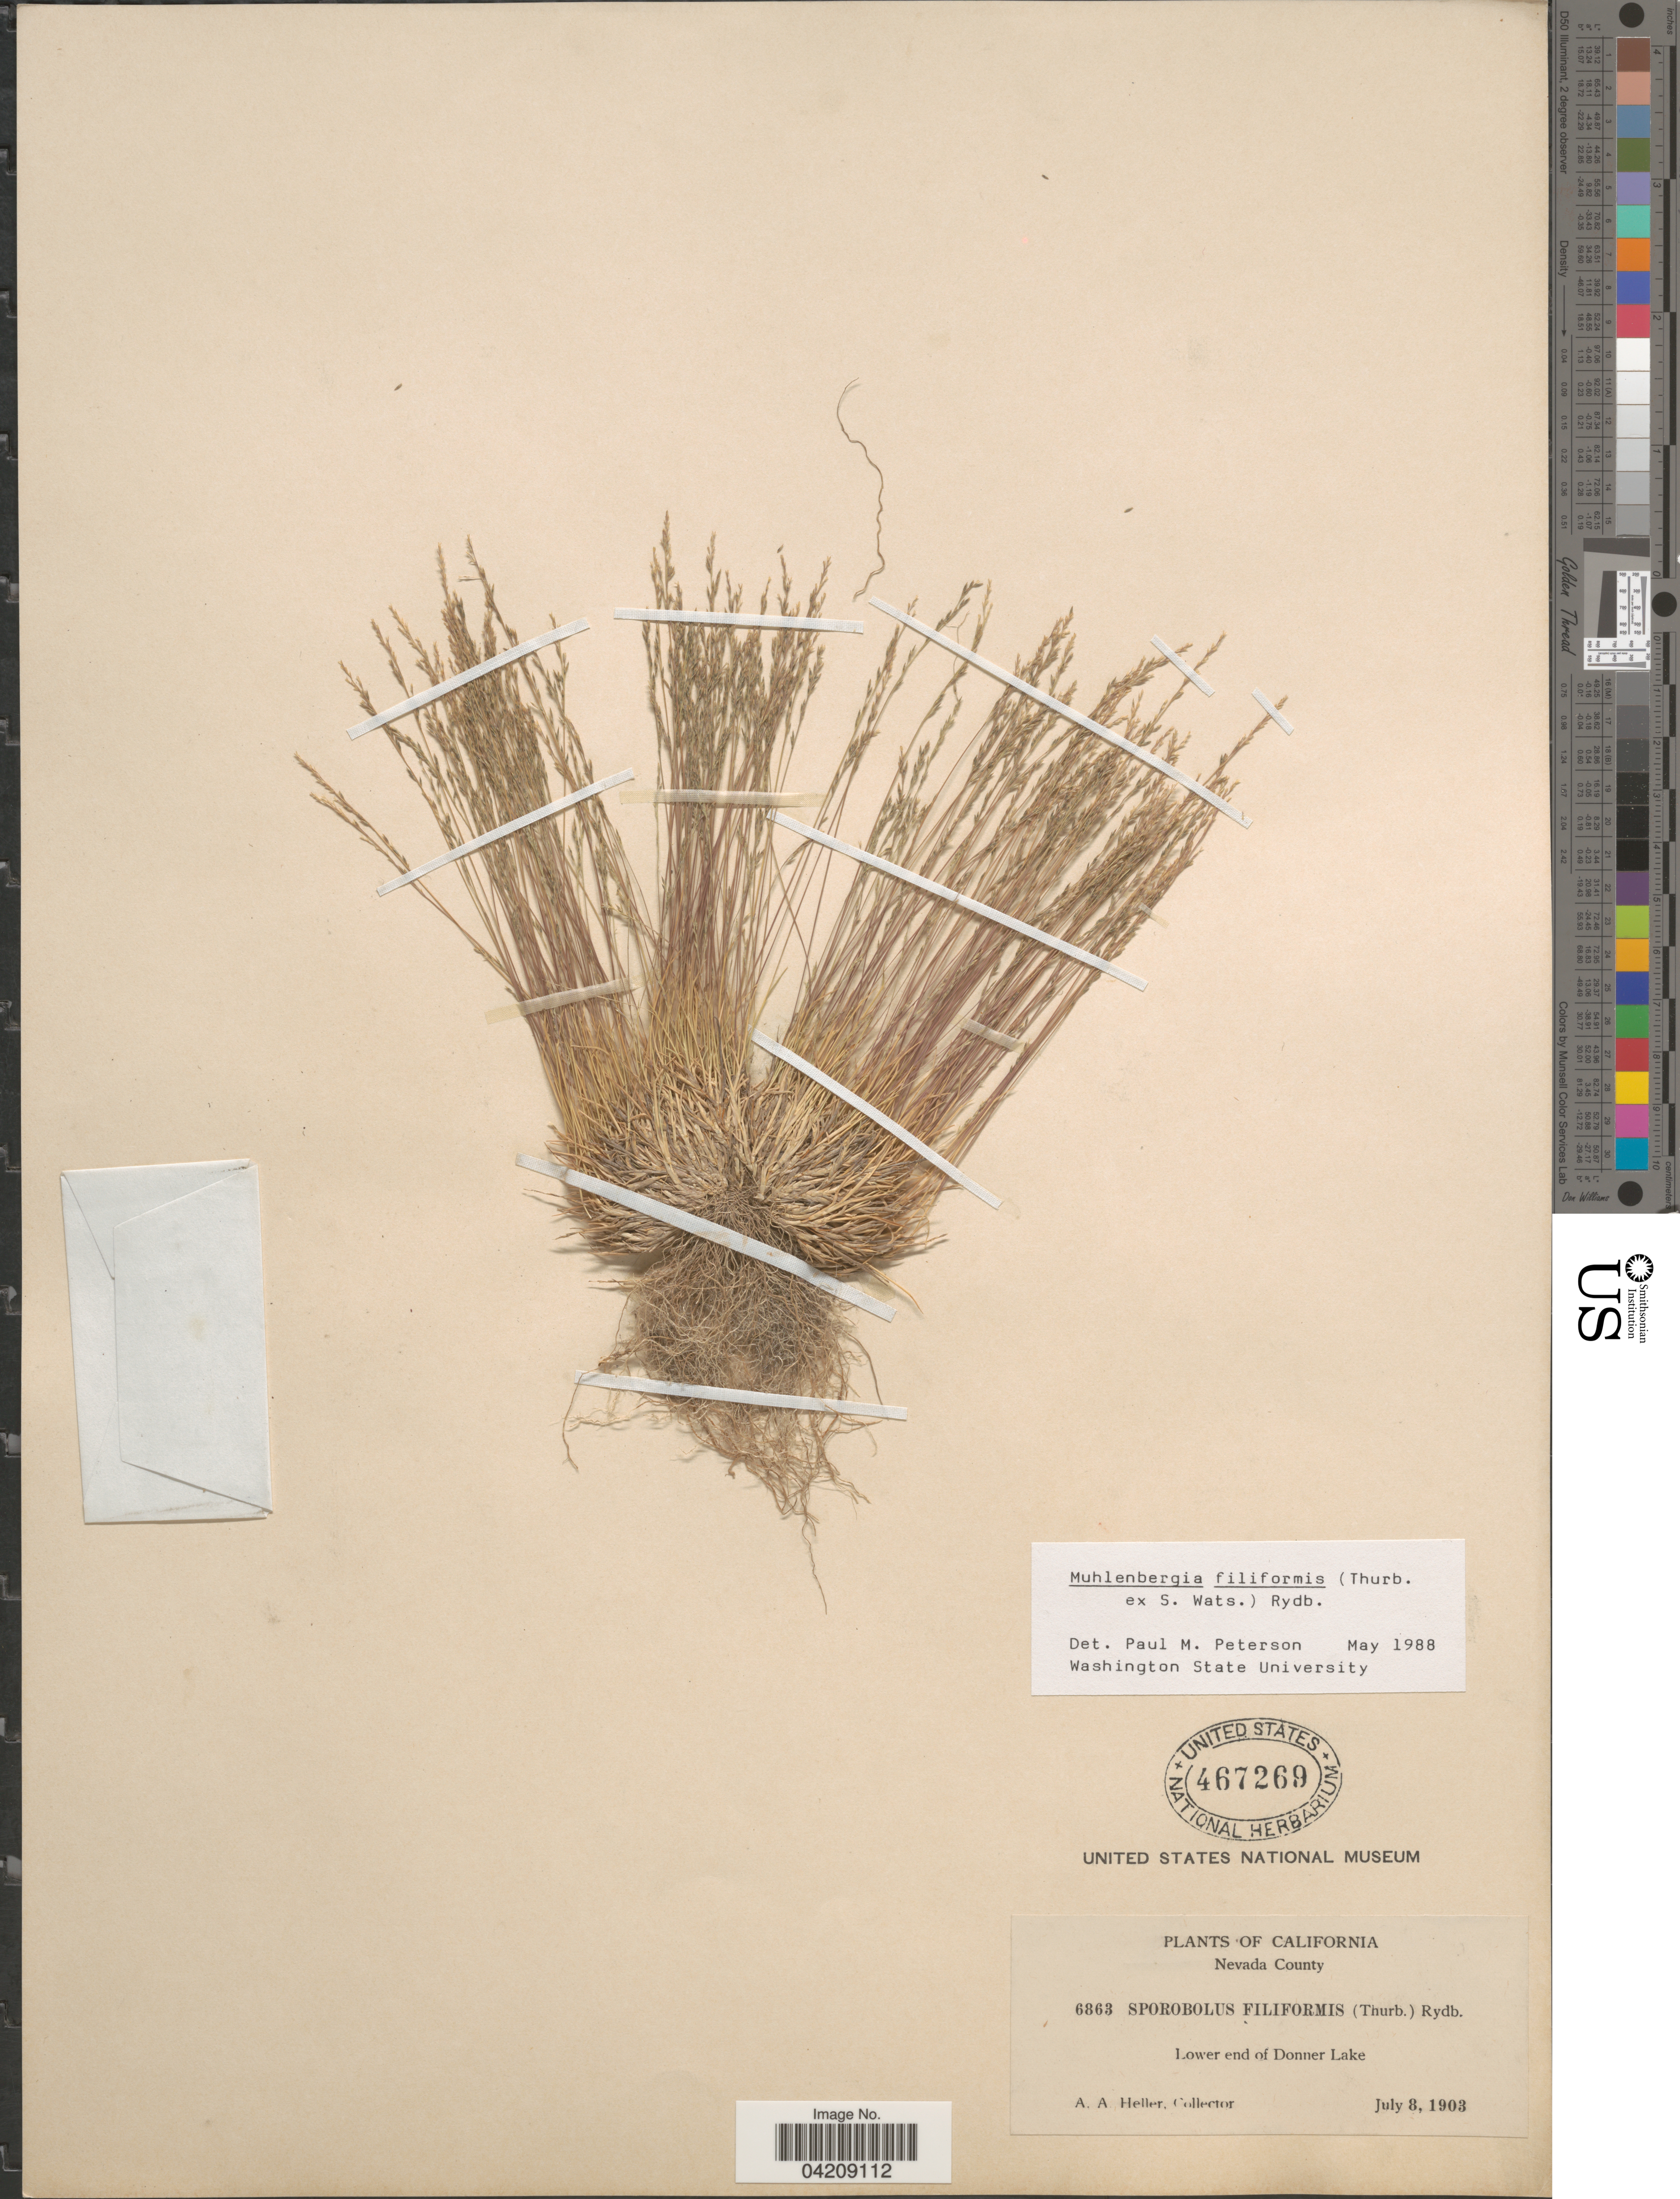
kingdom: Plantae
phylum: Tracheophyta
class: Liliopsida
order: Poales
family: Poaceae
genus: Muhlenbergia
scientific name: Muhlenbergia filiformis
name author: (Thurb. ex S. Watson) Rydb.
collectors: A. A. Heller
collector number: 6863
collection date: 1903-07-08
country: United States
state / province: California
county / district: Nevada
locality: Nevada County. Lower end of Donner Lake.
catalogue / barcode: US 467269